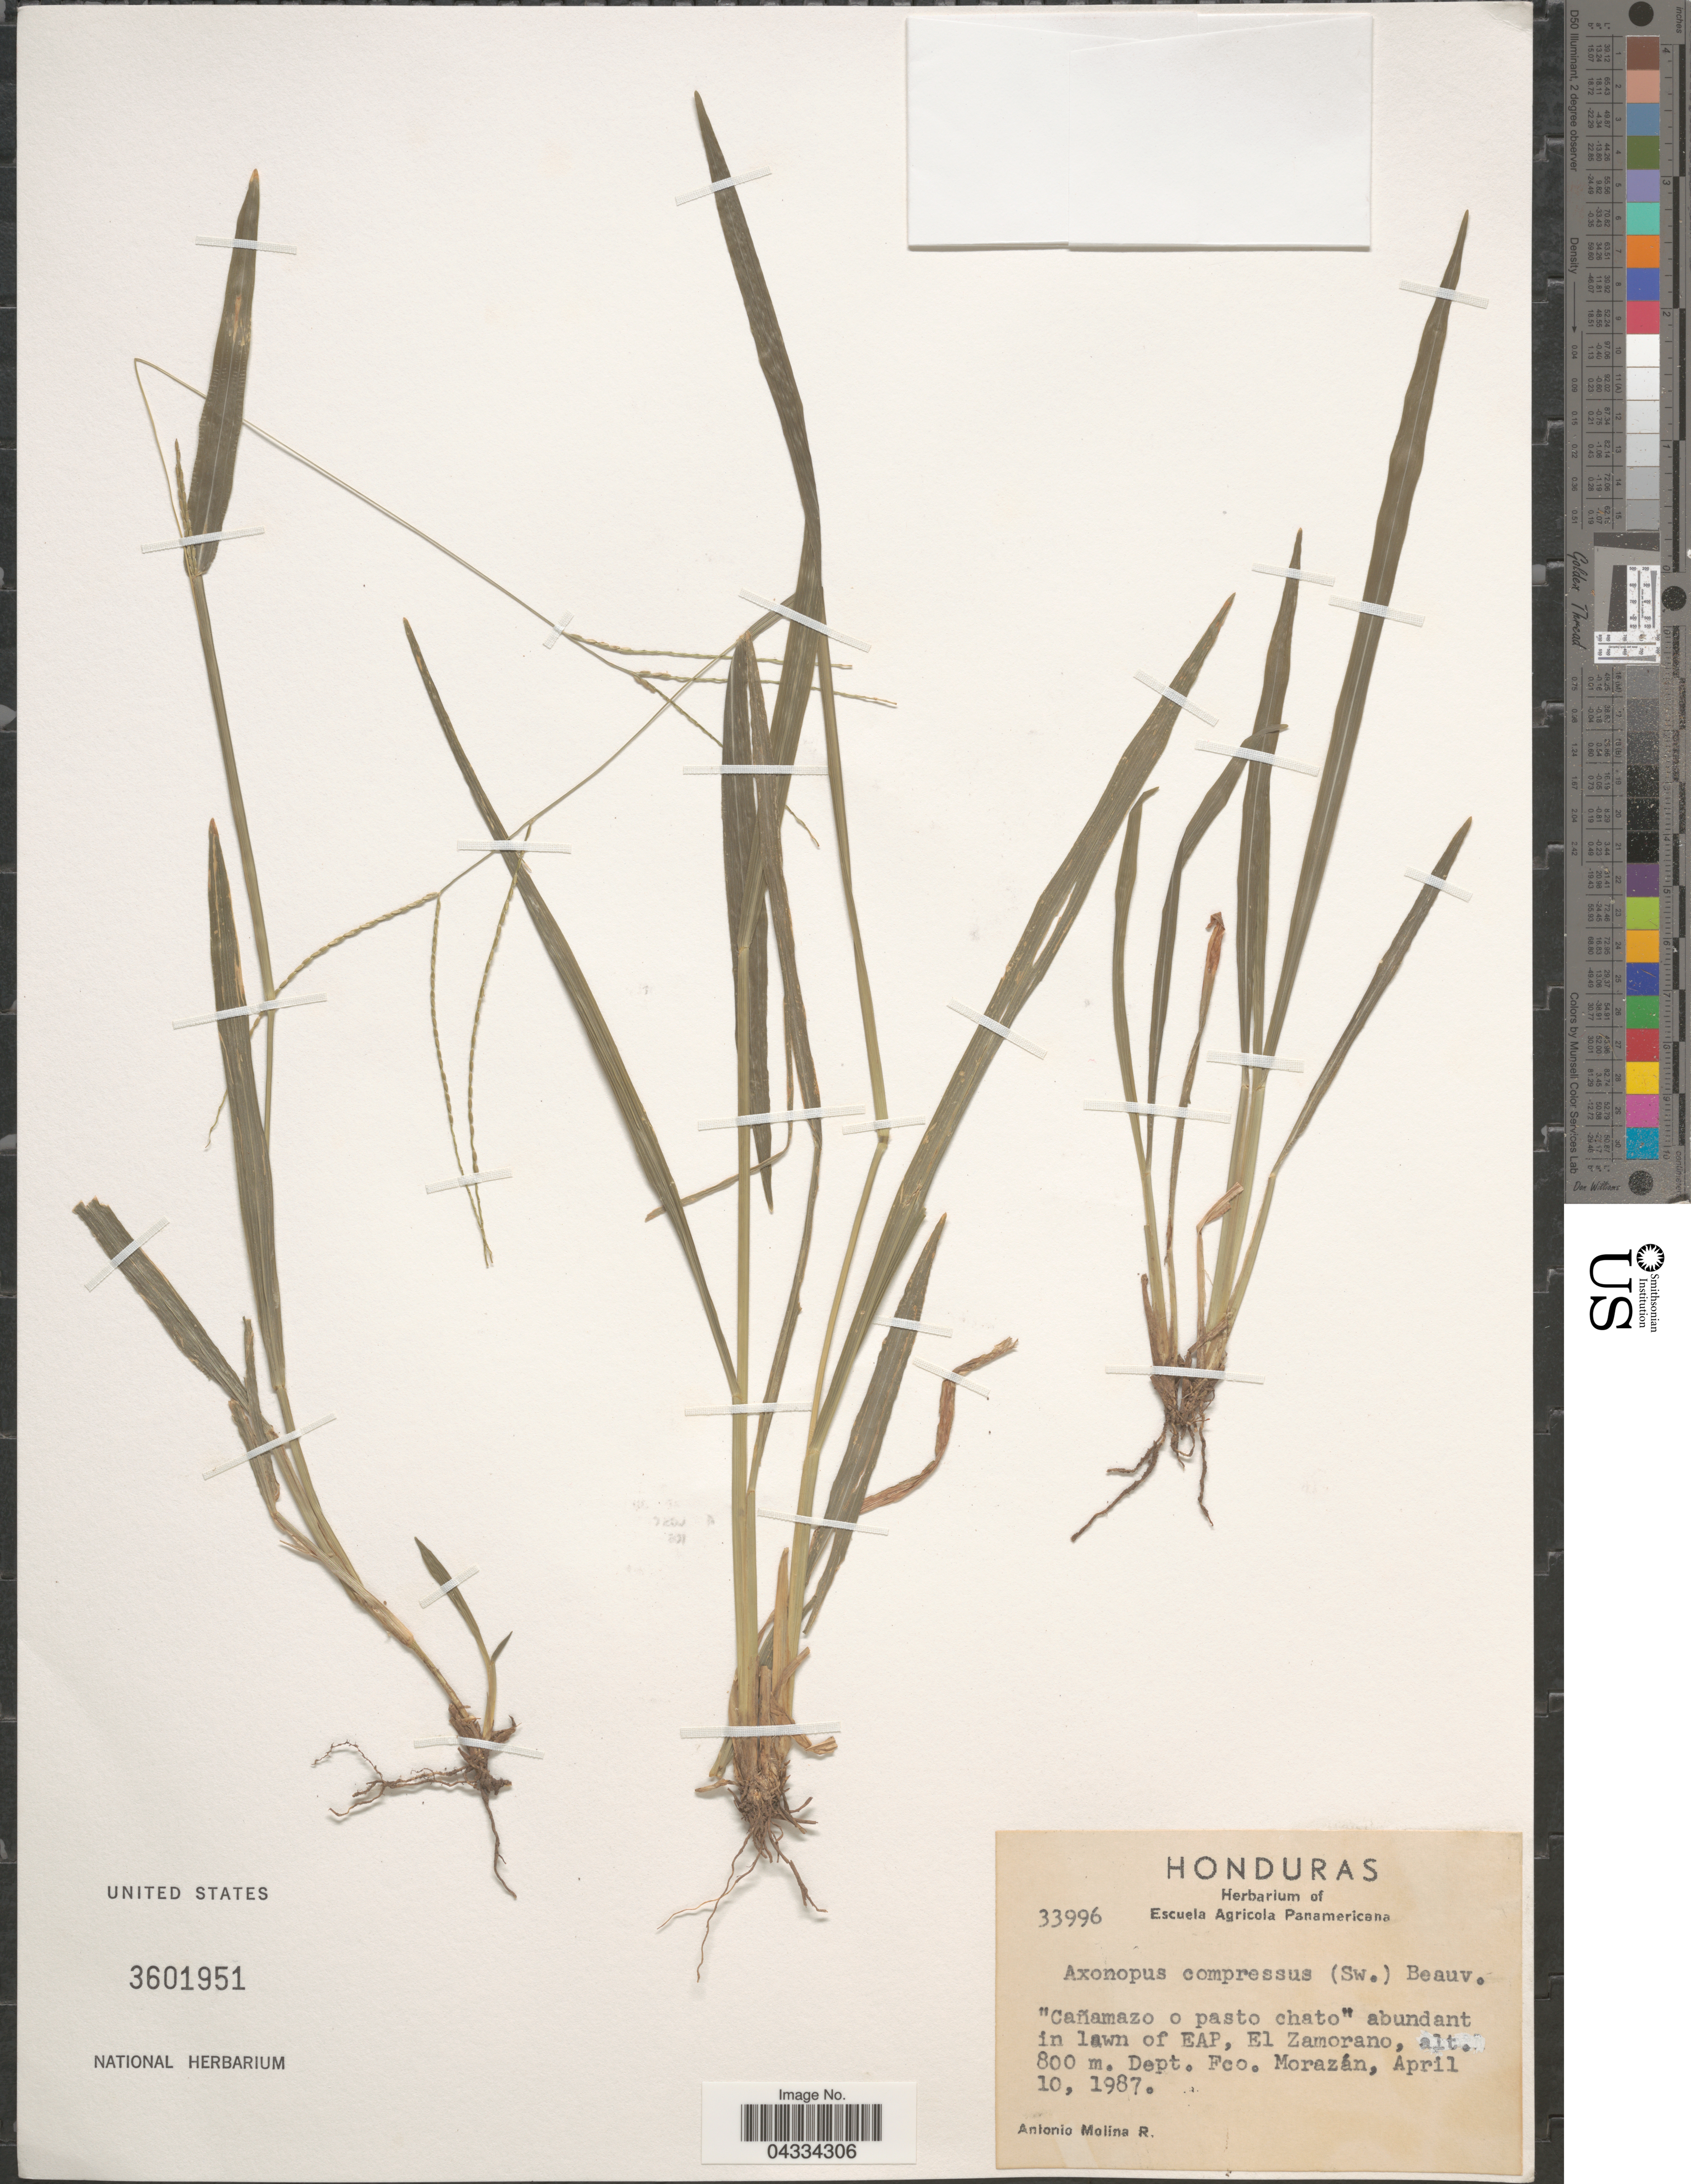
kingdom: Plantae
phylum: Tracheophyta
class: Liliopsida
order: Poales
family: Poaceae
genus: Axonopus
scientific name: Axonopus compressus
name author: (Sw.) P. Beauv.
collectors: A. Molina R.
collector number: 33996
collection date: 1987-04-10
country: Honduras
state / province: Fco. Morazán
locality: Cañamazo o pato chato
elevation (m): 800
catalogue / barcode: US 3601951